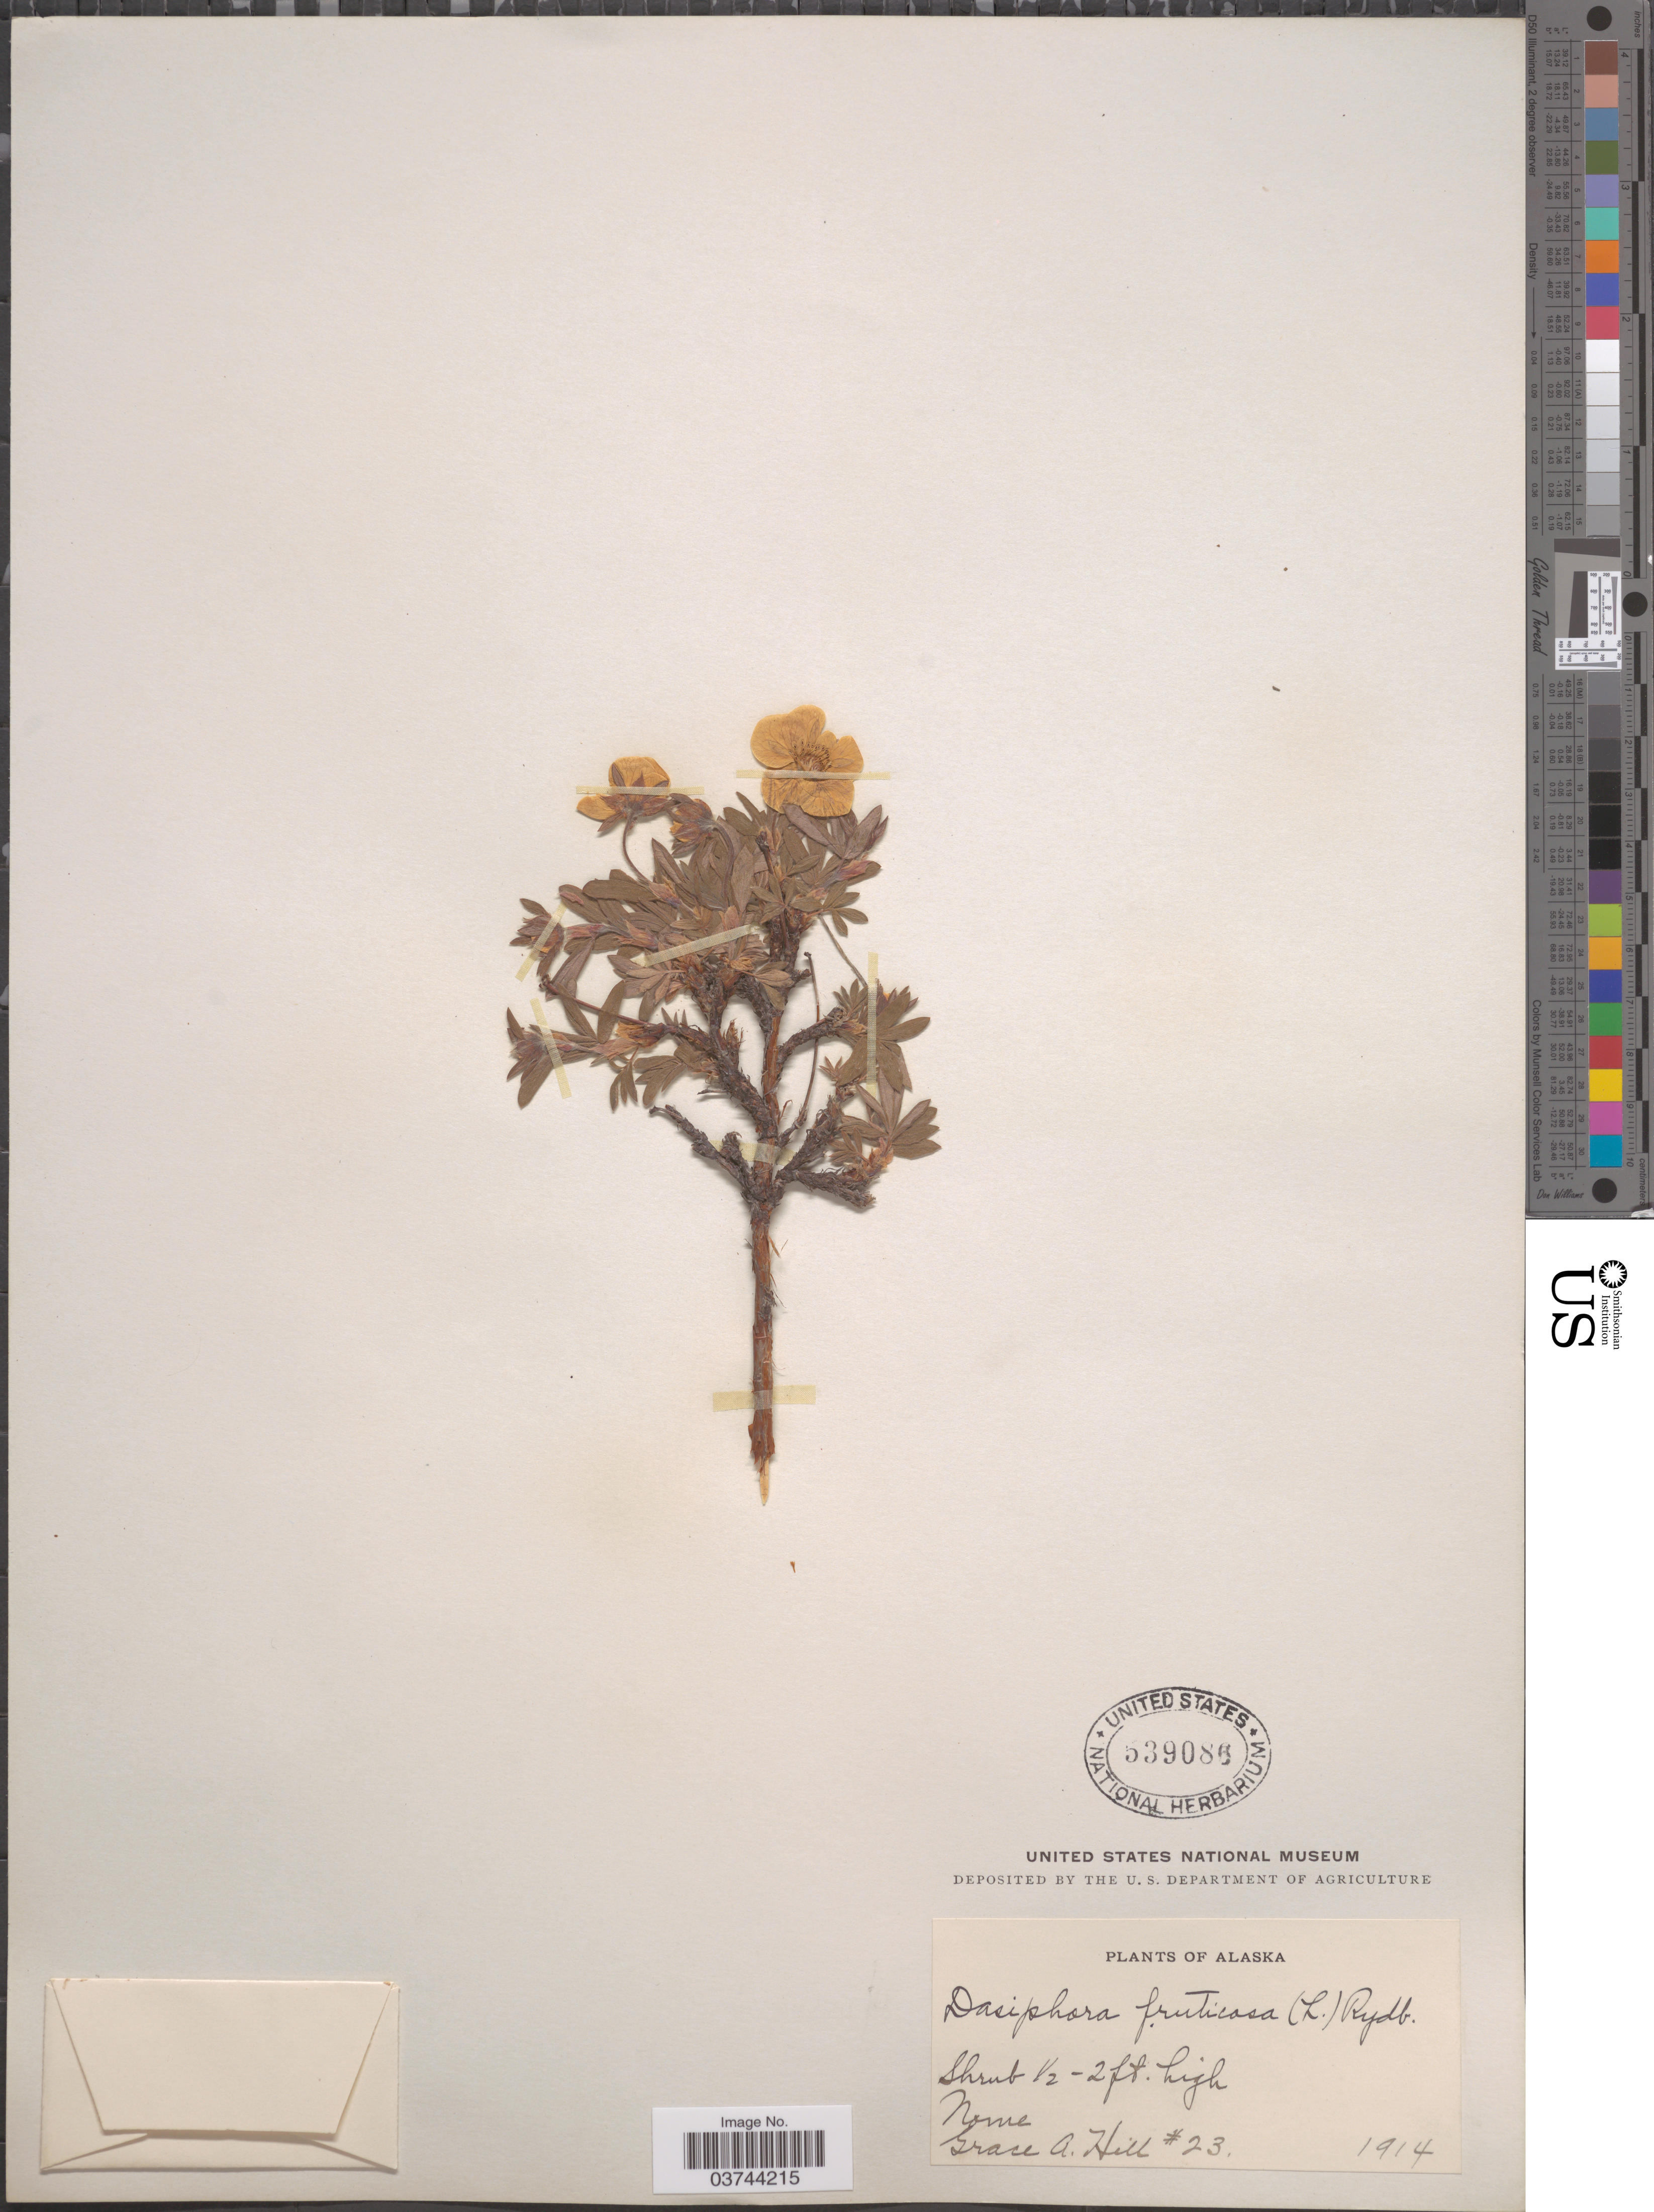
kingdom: Plantae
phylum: Tracheophyta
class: Magnoliopsida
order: Rosales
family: Rosaceae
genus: Dasiphora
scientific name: Dasiphora fruticosa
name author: (L.) Rydb.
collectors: G. A. Hill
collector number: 23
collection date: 1914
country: United States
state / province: Alaska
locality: Nome.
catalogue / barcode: US 539086